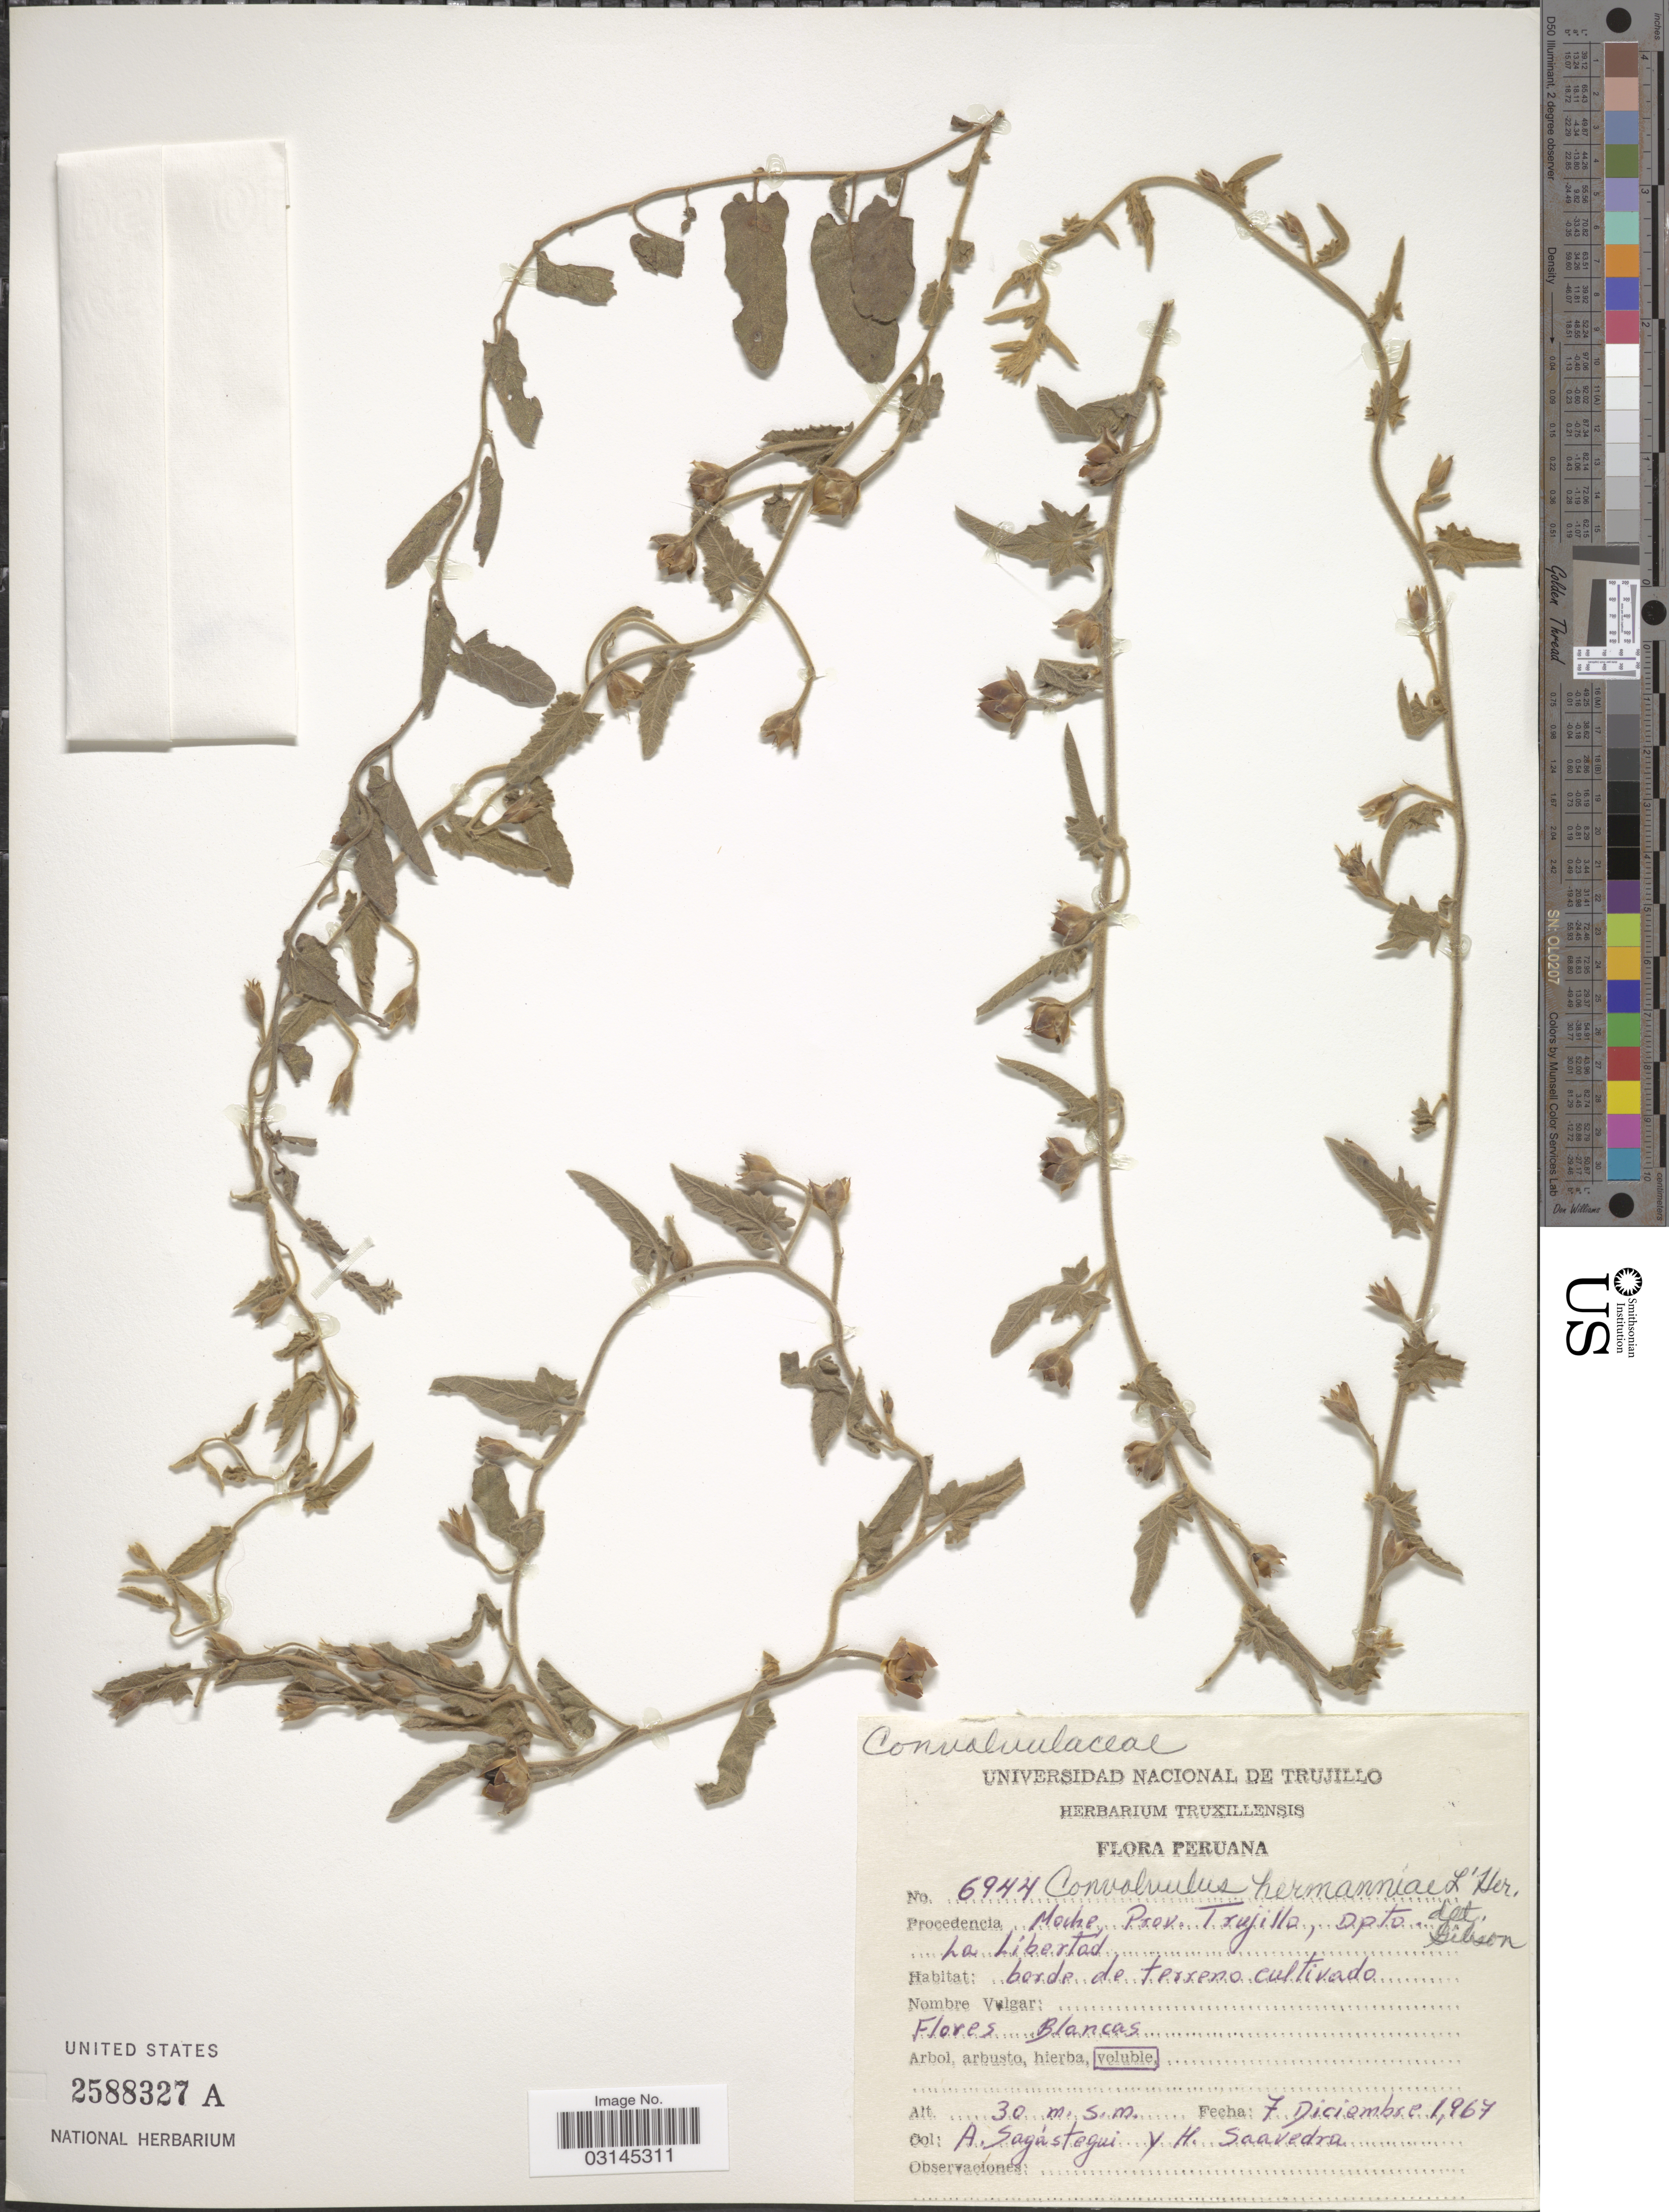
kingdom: Plantae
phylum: Tracheophyta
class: Magnoliopsida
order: Solanales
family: Convolvulaceae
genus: Convolvulus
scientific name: Convolvulus hermanniae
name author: L'Hér.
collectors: A. Sagastegui & H. Saavedra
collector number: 6944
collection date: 1967-12-07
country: Peru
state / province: La Libertad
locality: Procedencia Moche Prov. Trujillo, Dpto. La Libertad.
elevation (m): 30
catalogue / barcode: US 2588327A